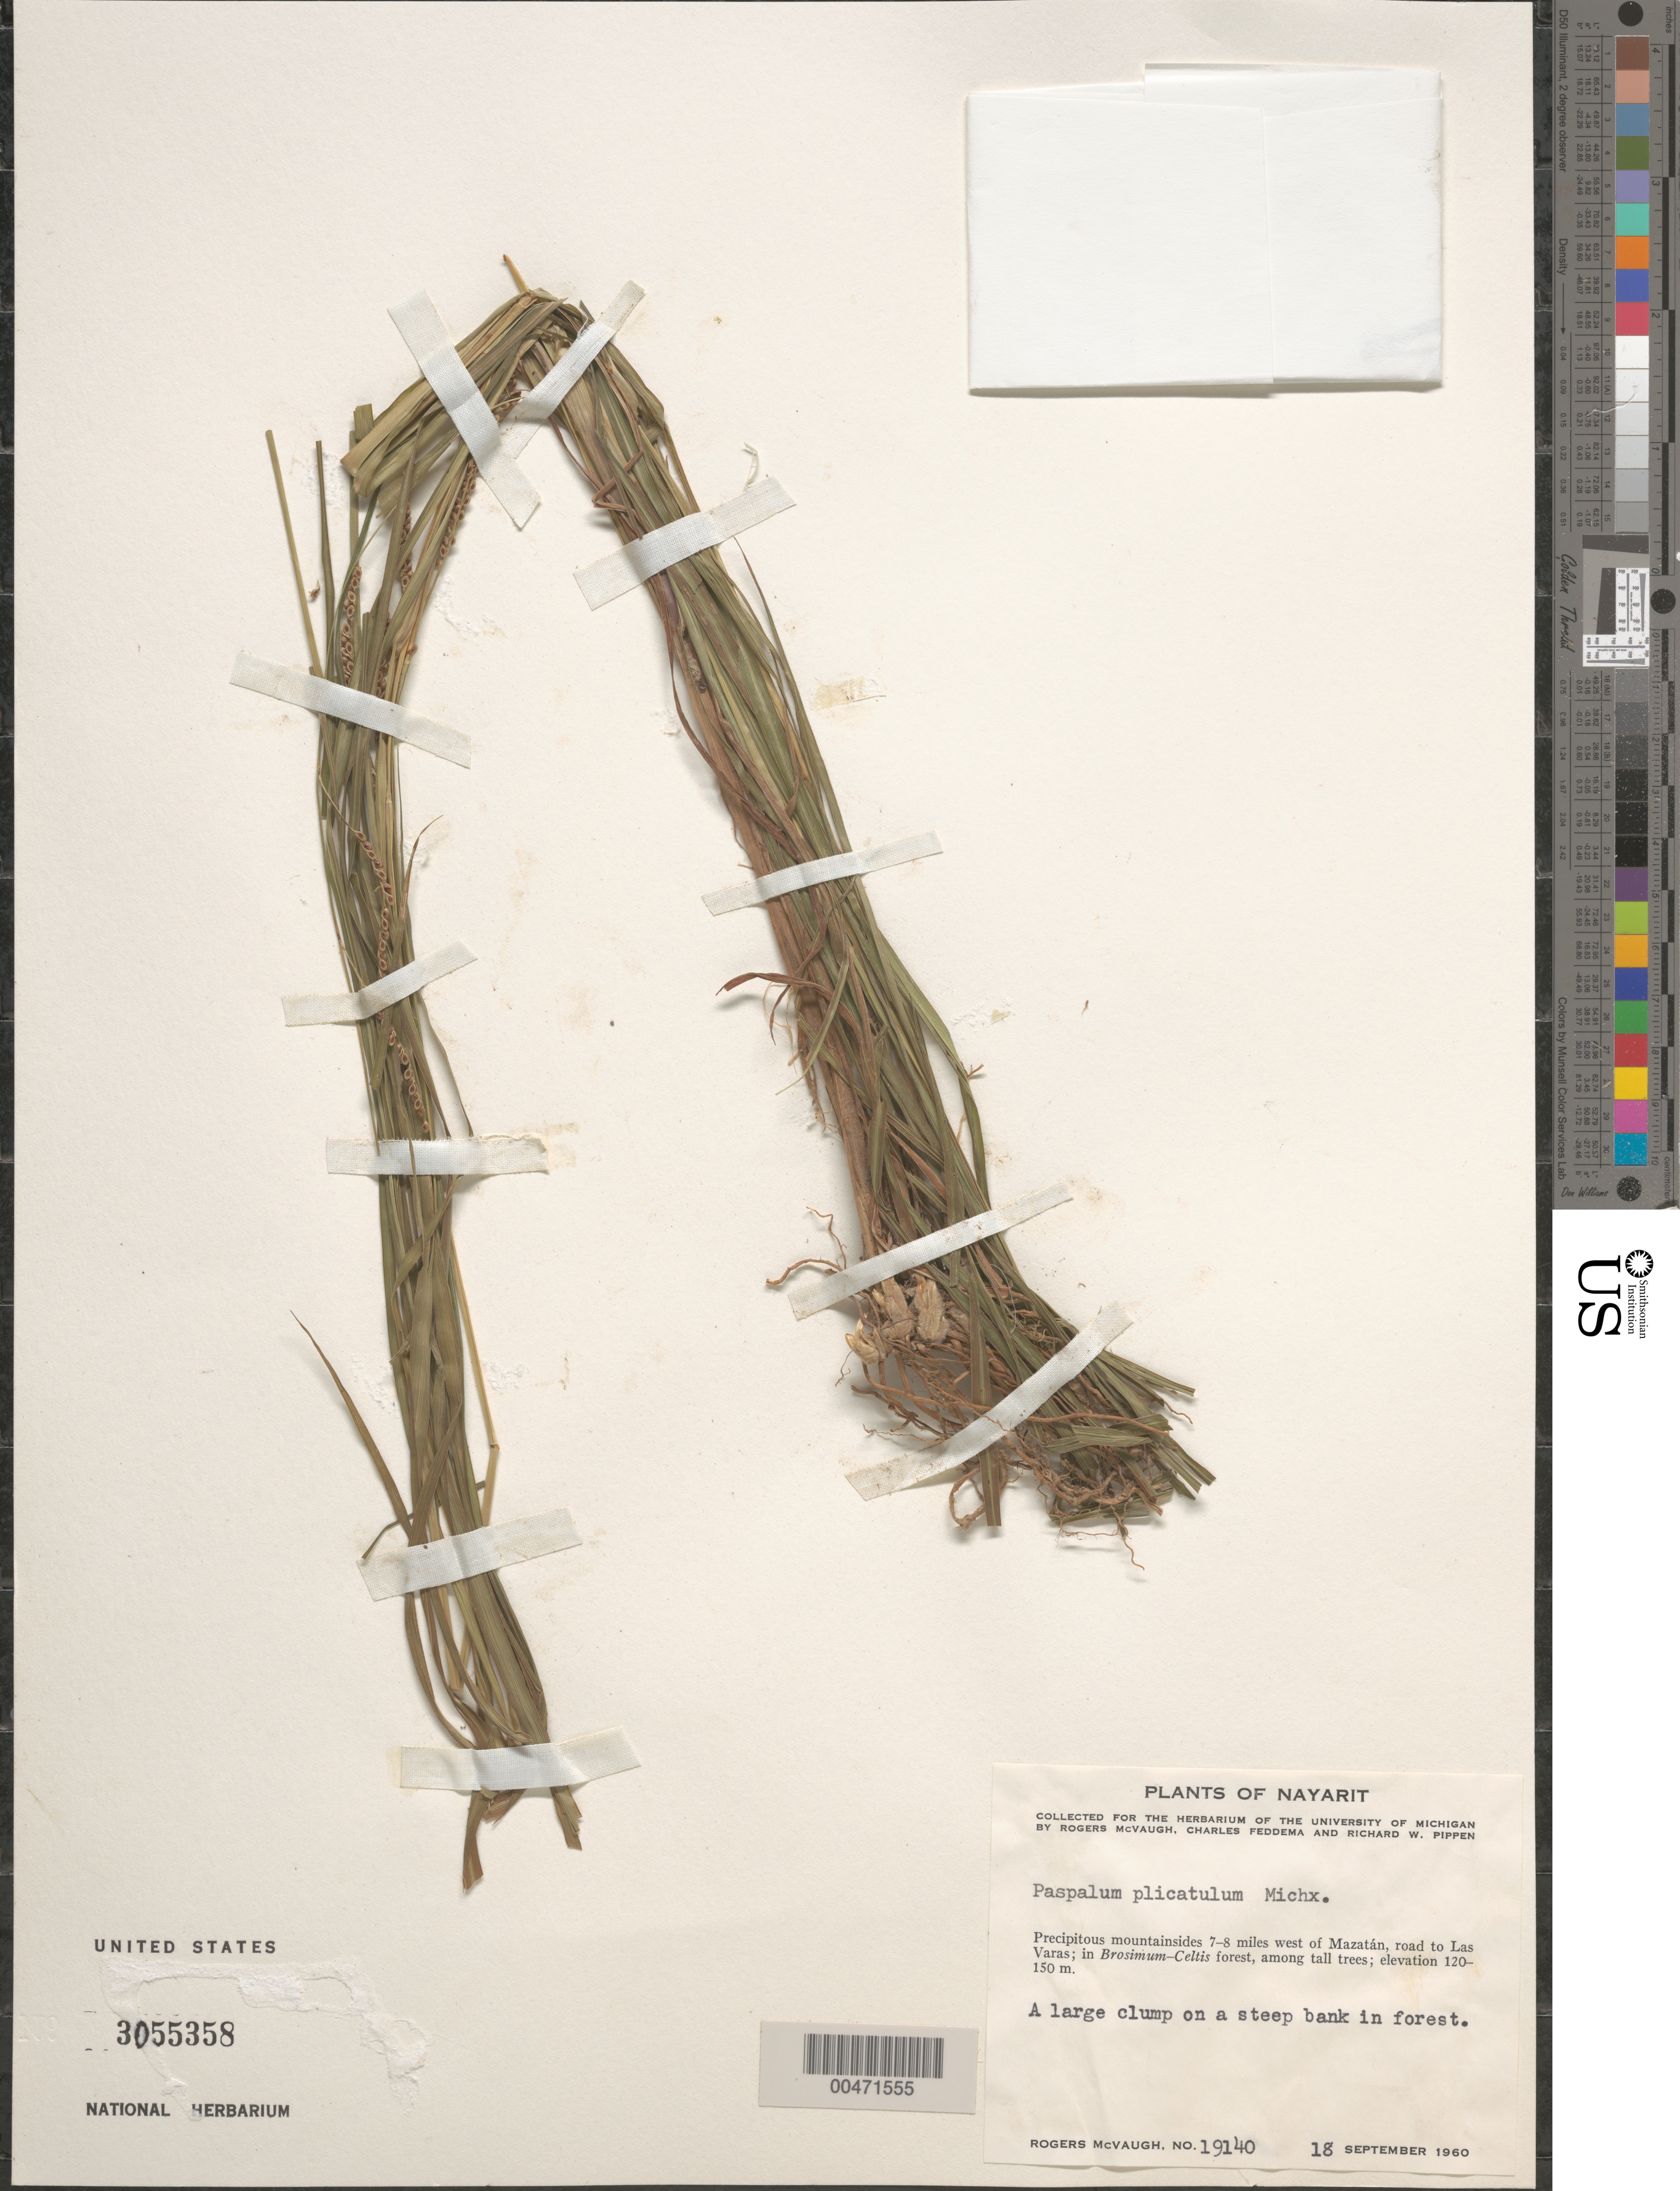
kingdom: Plantae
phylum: Tracheophyta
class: Liliopsida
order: Poales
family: Poaceae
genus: Paspalum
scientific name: Paspalum plicatulum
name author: Michx.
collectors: R. McVaugh, C. Feddema & R. W. Pippen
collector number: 19140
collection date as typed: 18 Sep 1960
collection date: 1960-09-18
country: Mexico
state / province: Nayarit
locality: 7-8 mi W of Mazatán, road to Las Varas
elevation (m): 120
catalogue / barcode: US 3055358